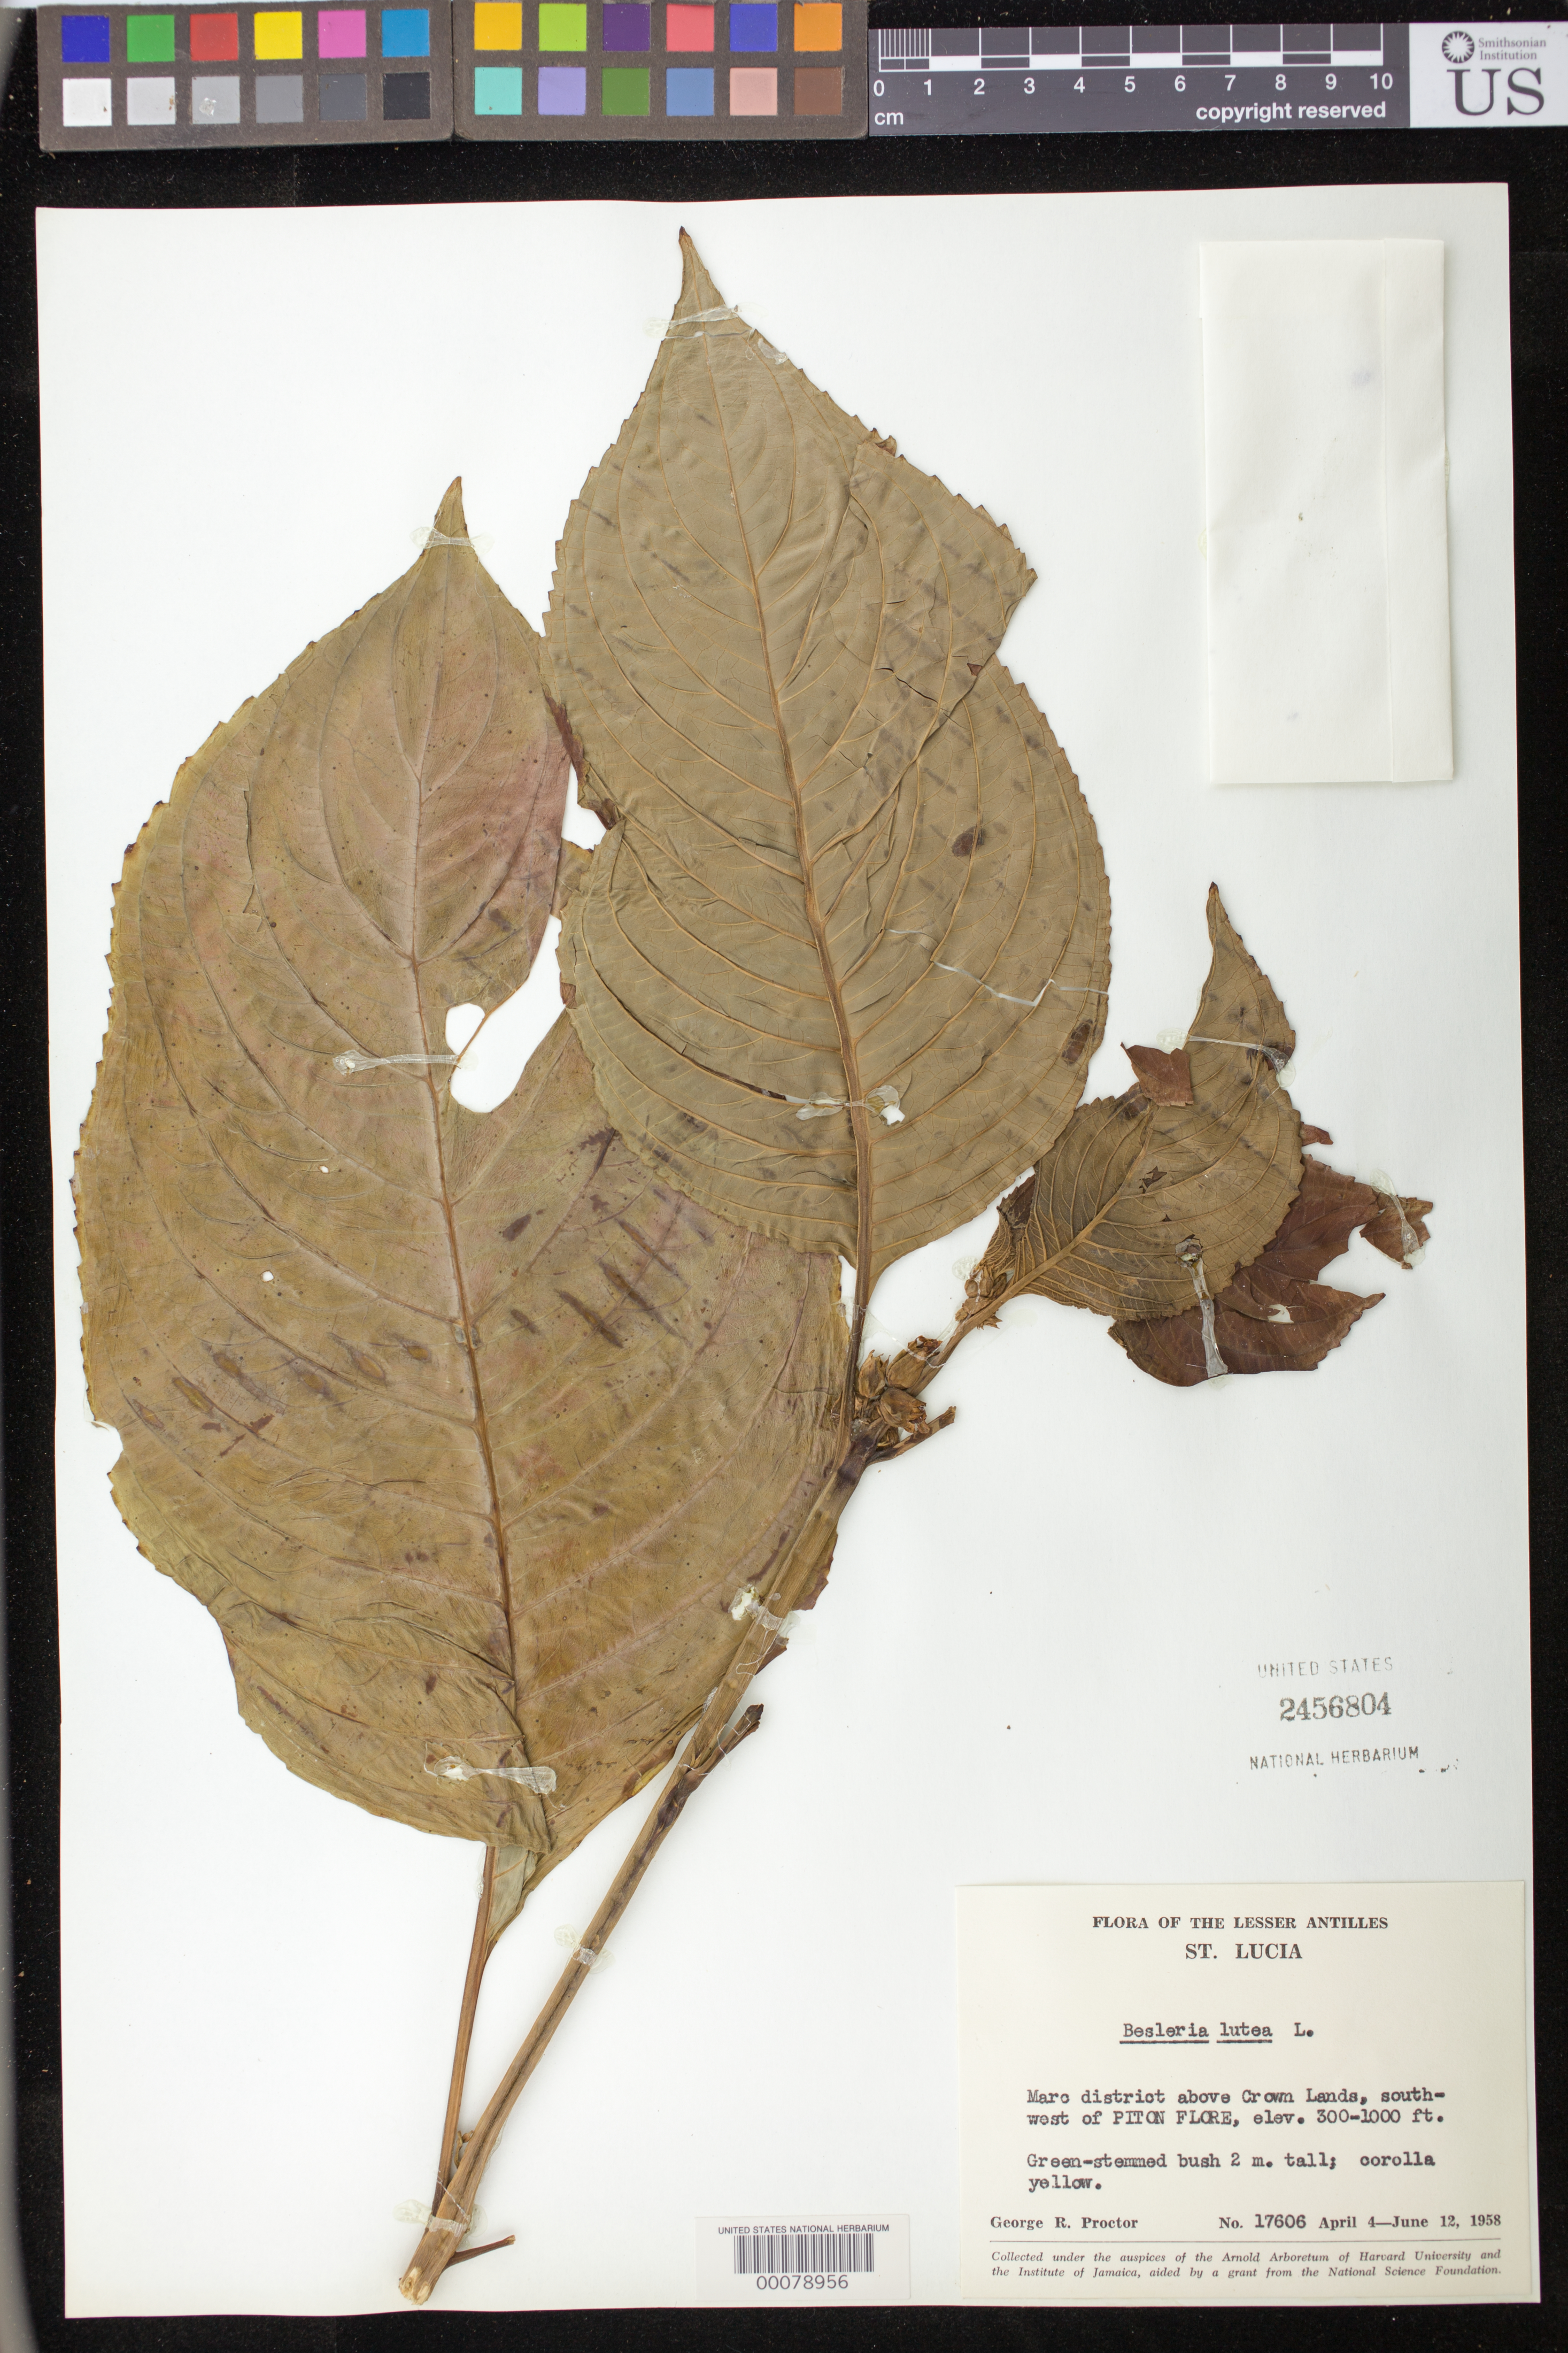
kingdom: Plantae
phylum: Tracheophyta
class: Magnoliopsida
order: Lamiales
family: Gesneriaceae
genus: Besleria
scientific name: Besleria lutea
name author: L.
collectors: G. R. Proctor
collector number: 17606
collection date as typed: Apr-Jun 1958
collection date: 1958-04/1958-06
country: St. Lucia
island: St. Lucia I.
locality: Marc District above Crown Lands, SW of Piton Flore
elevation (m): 91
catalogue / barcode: US 2456804